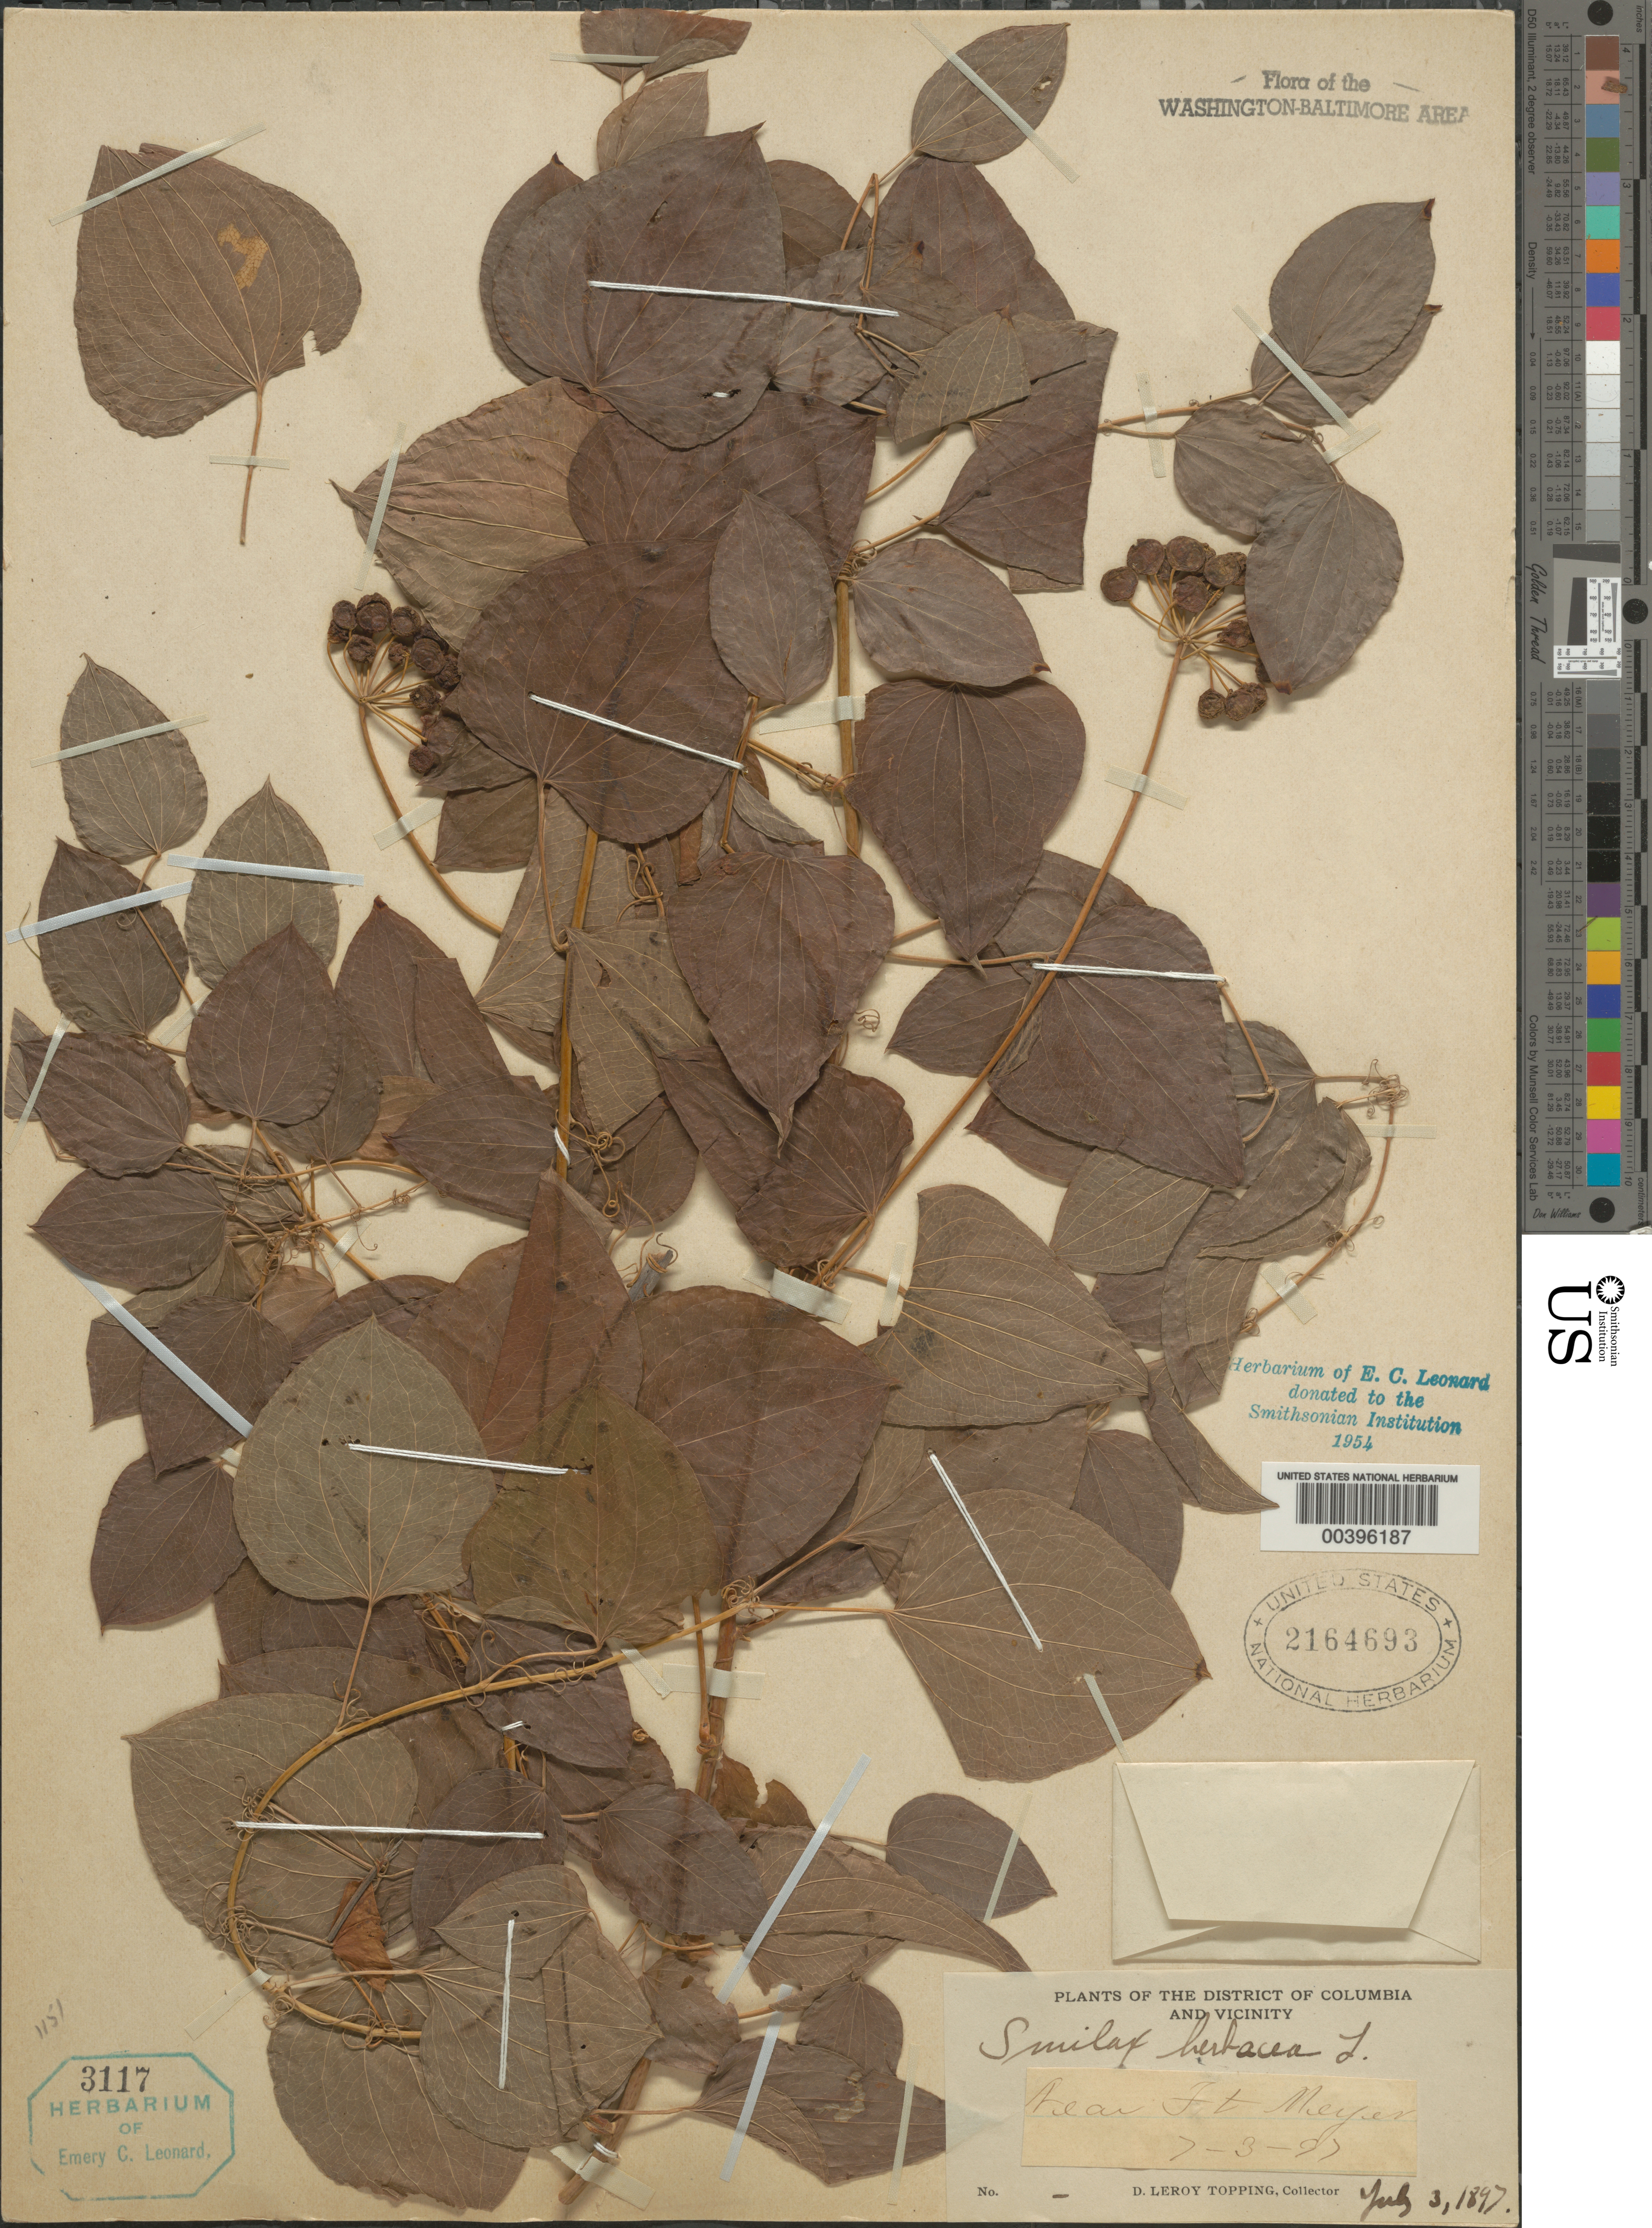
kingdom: Plantae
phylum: Tracheophyta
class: Liliopsida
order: Liliales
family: Smilacaceae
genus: Smilax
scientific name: Smilax herbacea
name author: L.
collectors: D. L. Topping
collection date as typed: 03 Jul 1897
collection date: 1897-07-03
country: United States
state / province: Virginia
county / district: Arlington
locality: Fort Meyer vicinity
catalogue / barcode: US 2164693